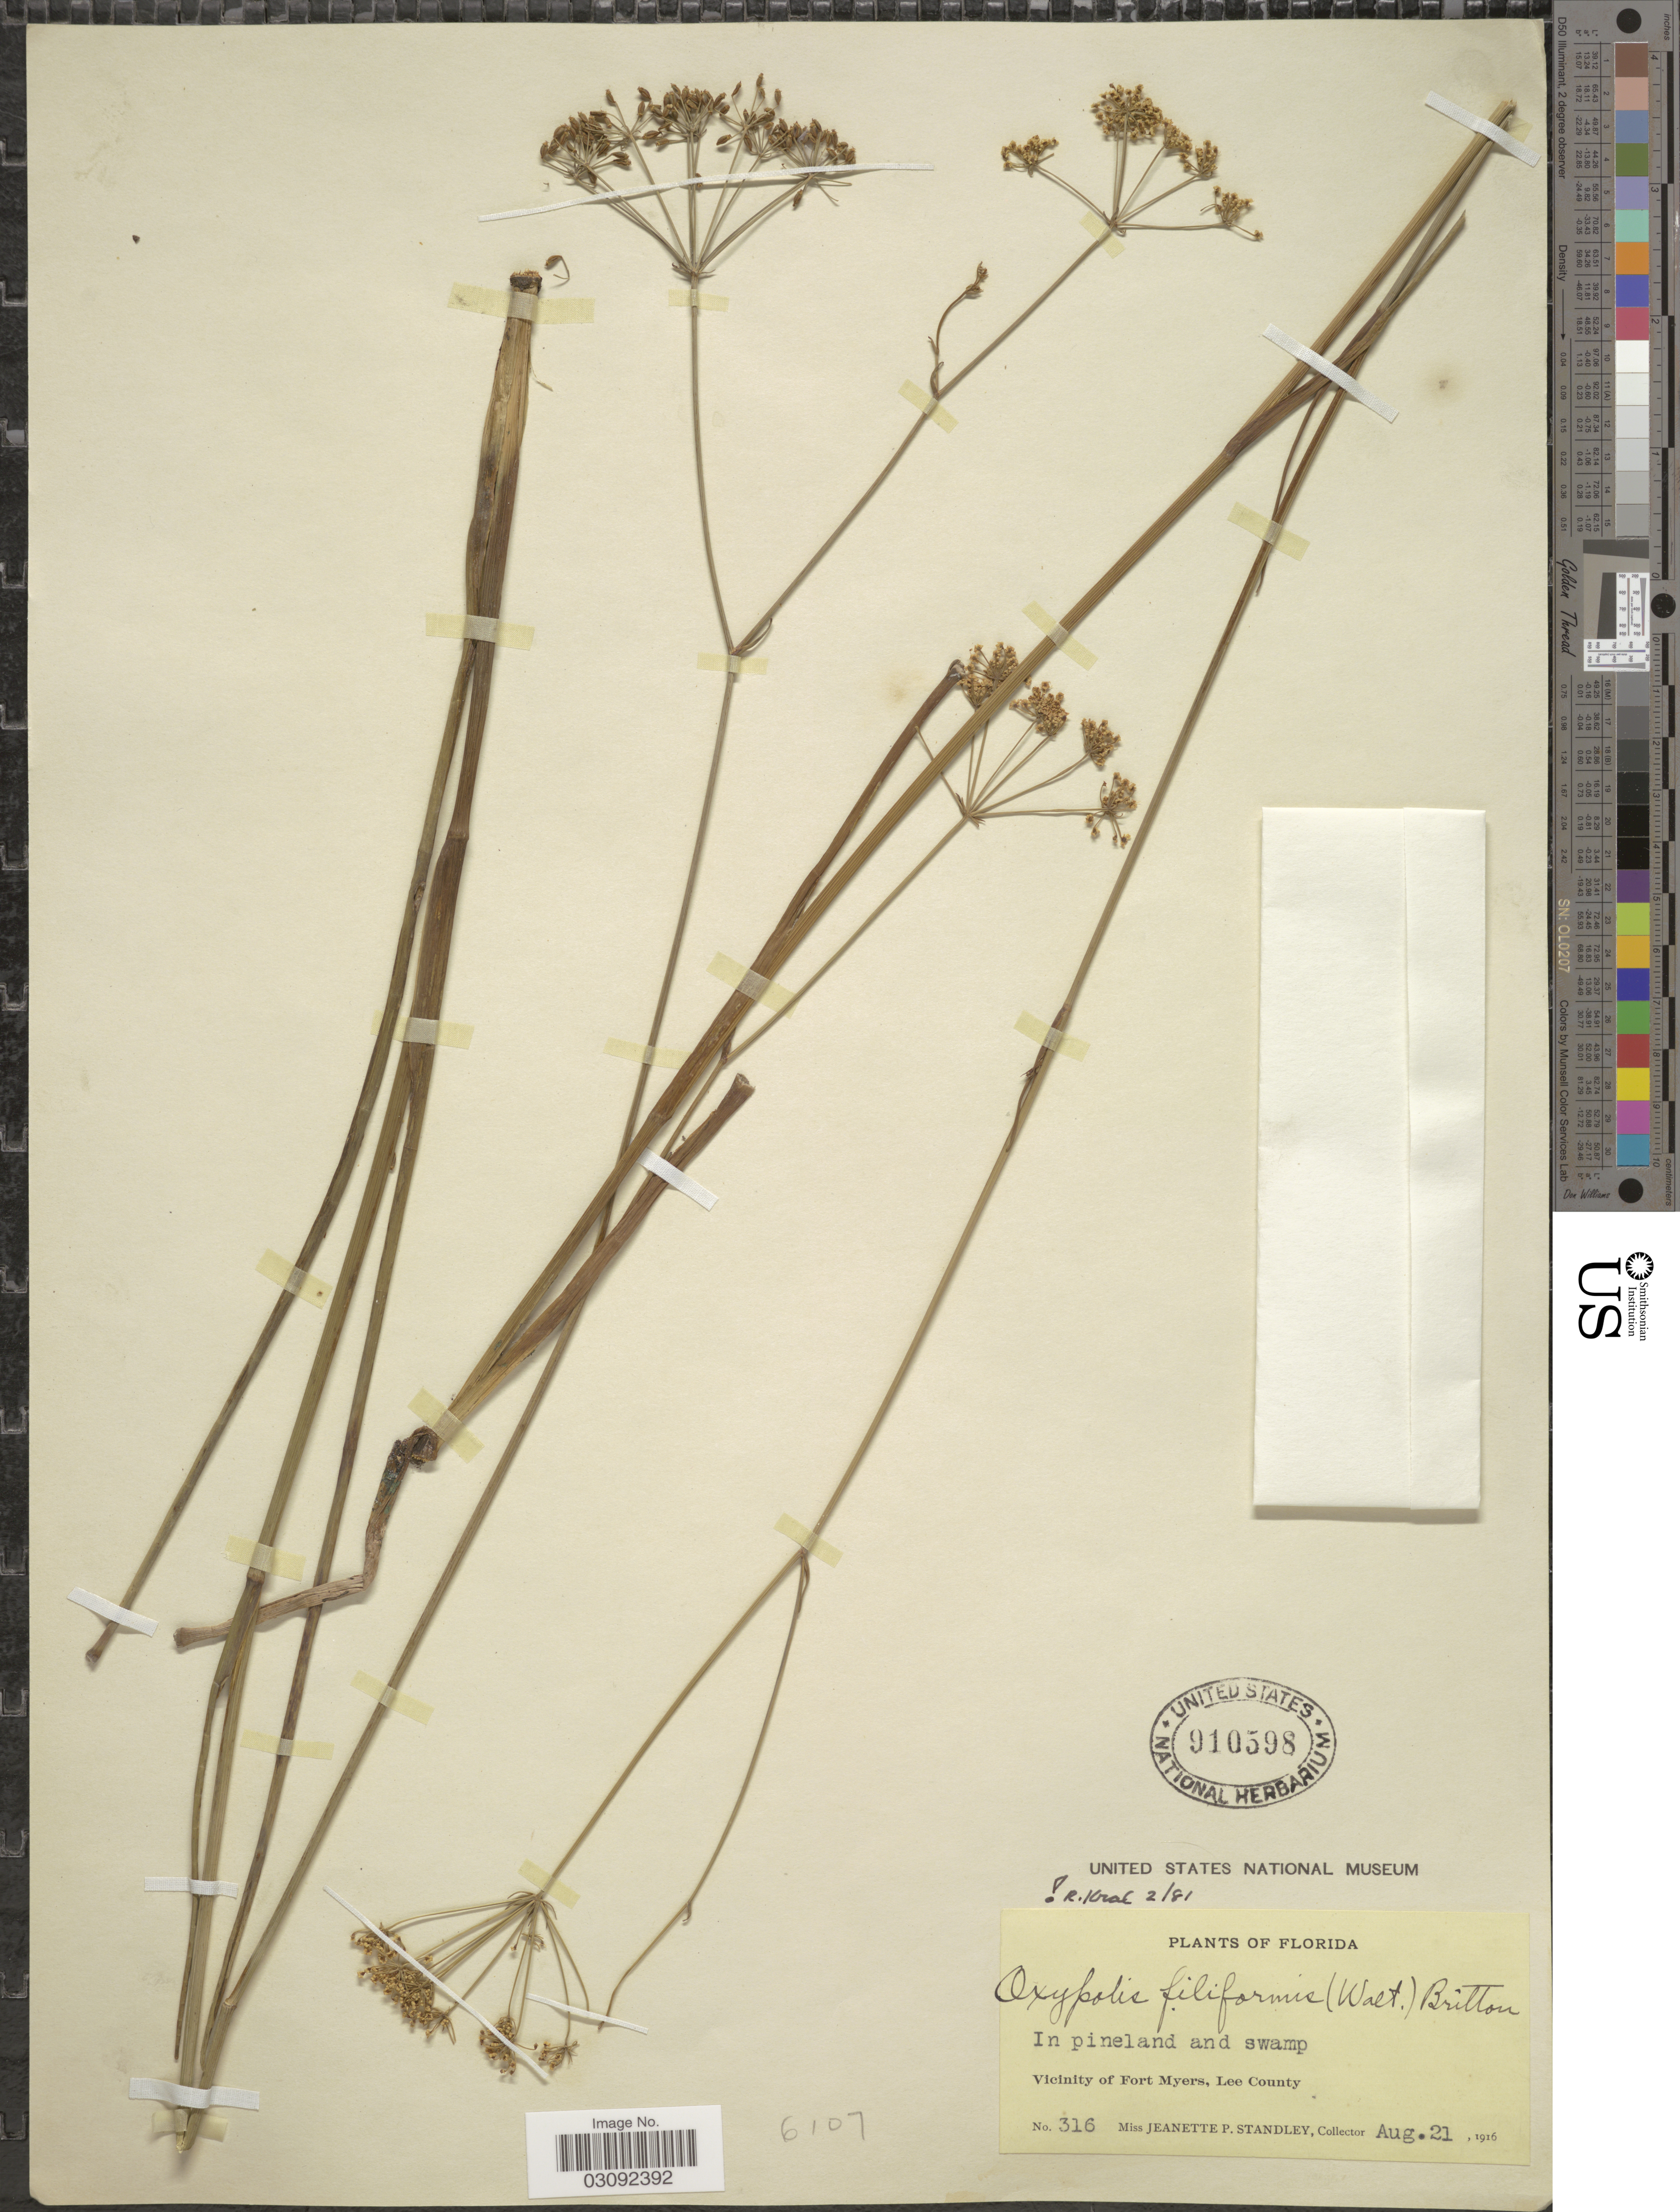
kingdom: Plantae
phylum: Tracheophyta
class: Magnoliopsida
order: Apiales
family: Apiaceae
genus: Oxypolis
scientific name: Oxypolis filiformis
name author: (Walter) Britton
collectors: J. P. Standley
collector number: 316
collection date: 1916-08-21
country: United States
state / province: Florida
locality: Vicinity of Fort Myers, Lee County.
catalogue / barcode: US 910598